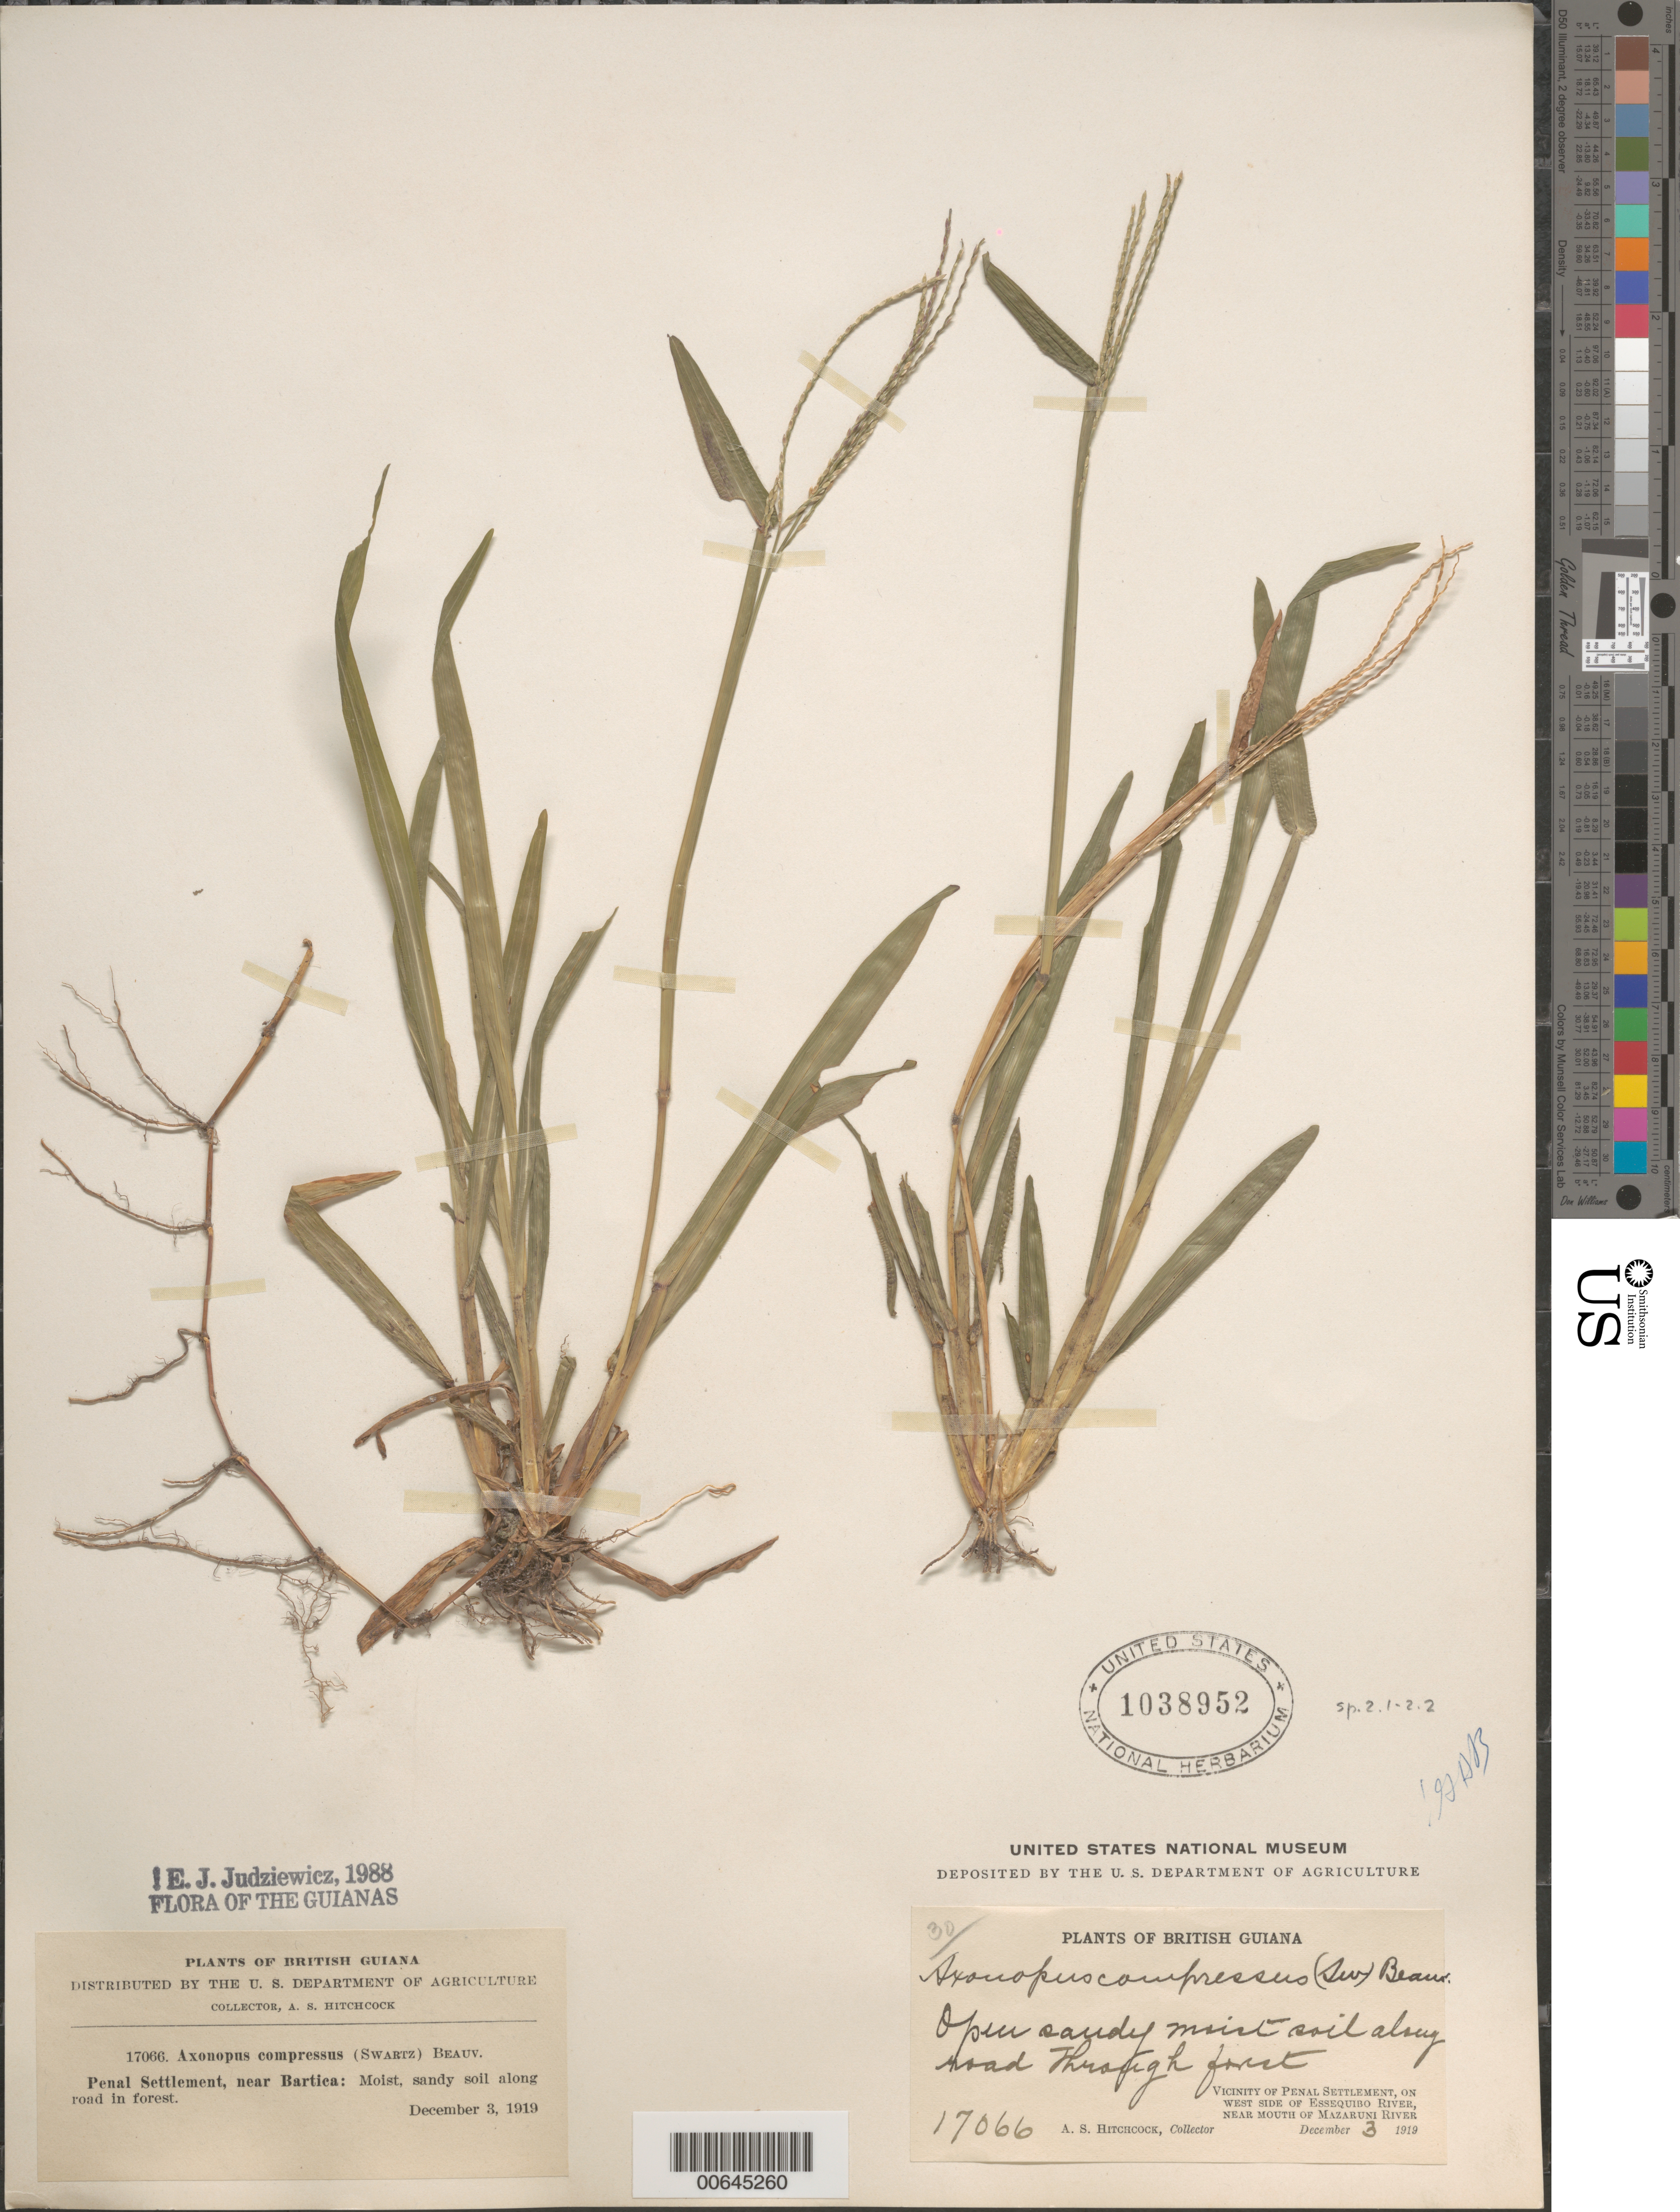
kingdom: Plantae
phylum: Tracheophyta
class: Liliopsida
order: Poales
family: Poaceae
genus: Axonopus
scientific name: Axonopus compressus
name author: (Sw.) P. Beauv.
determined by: Judziewicz, E. J.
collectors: A. S. Hitchcock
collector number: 17066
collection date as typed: Dec. 3-9, 1919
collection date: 1919-12-03/1919-12-09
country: Guyana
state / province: Cuyuni-Mazaruni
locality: Penal Settlement, on W side of Essequibo River, near mouth of Mazaruni River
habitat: Open, sandy moist soil along road through forest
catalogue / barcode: US 1038952